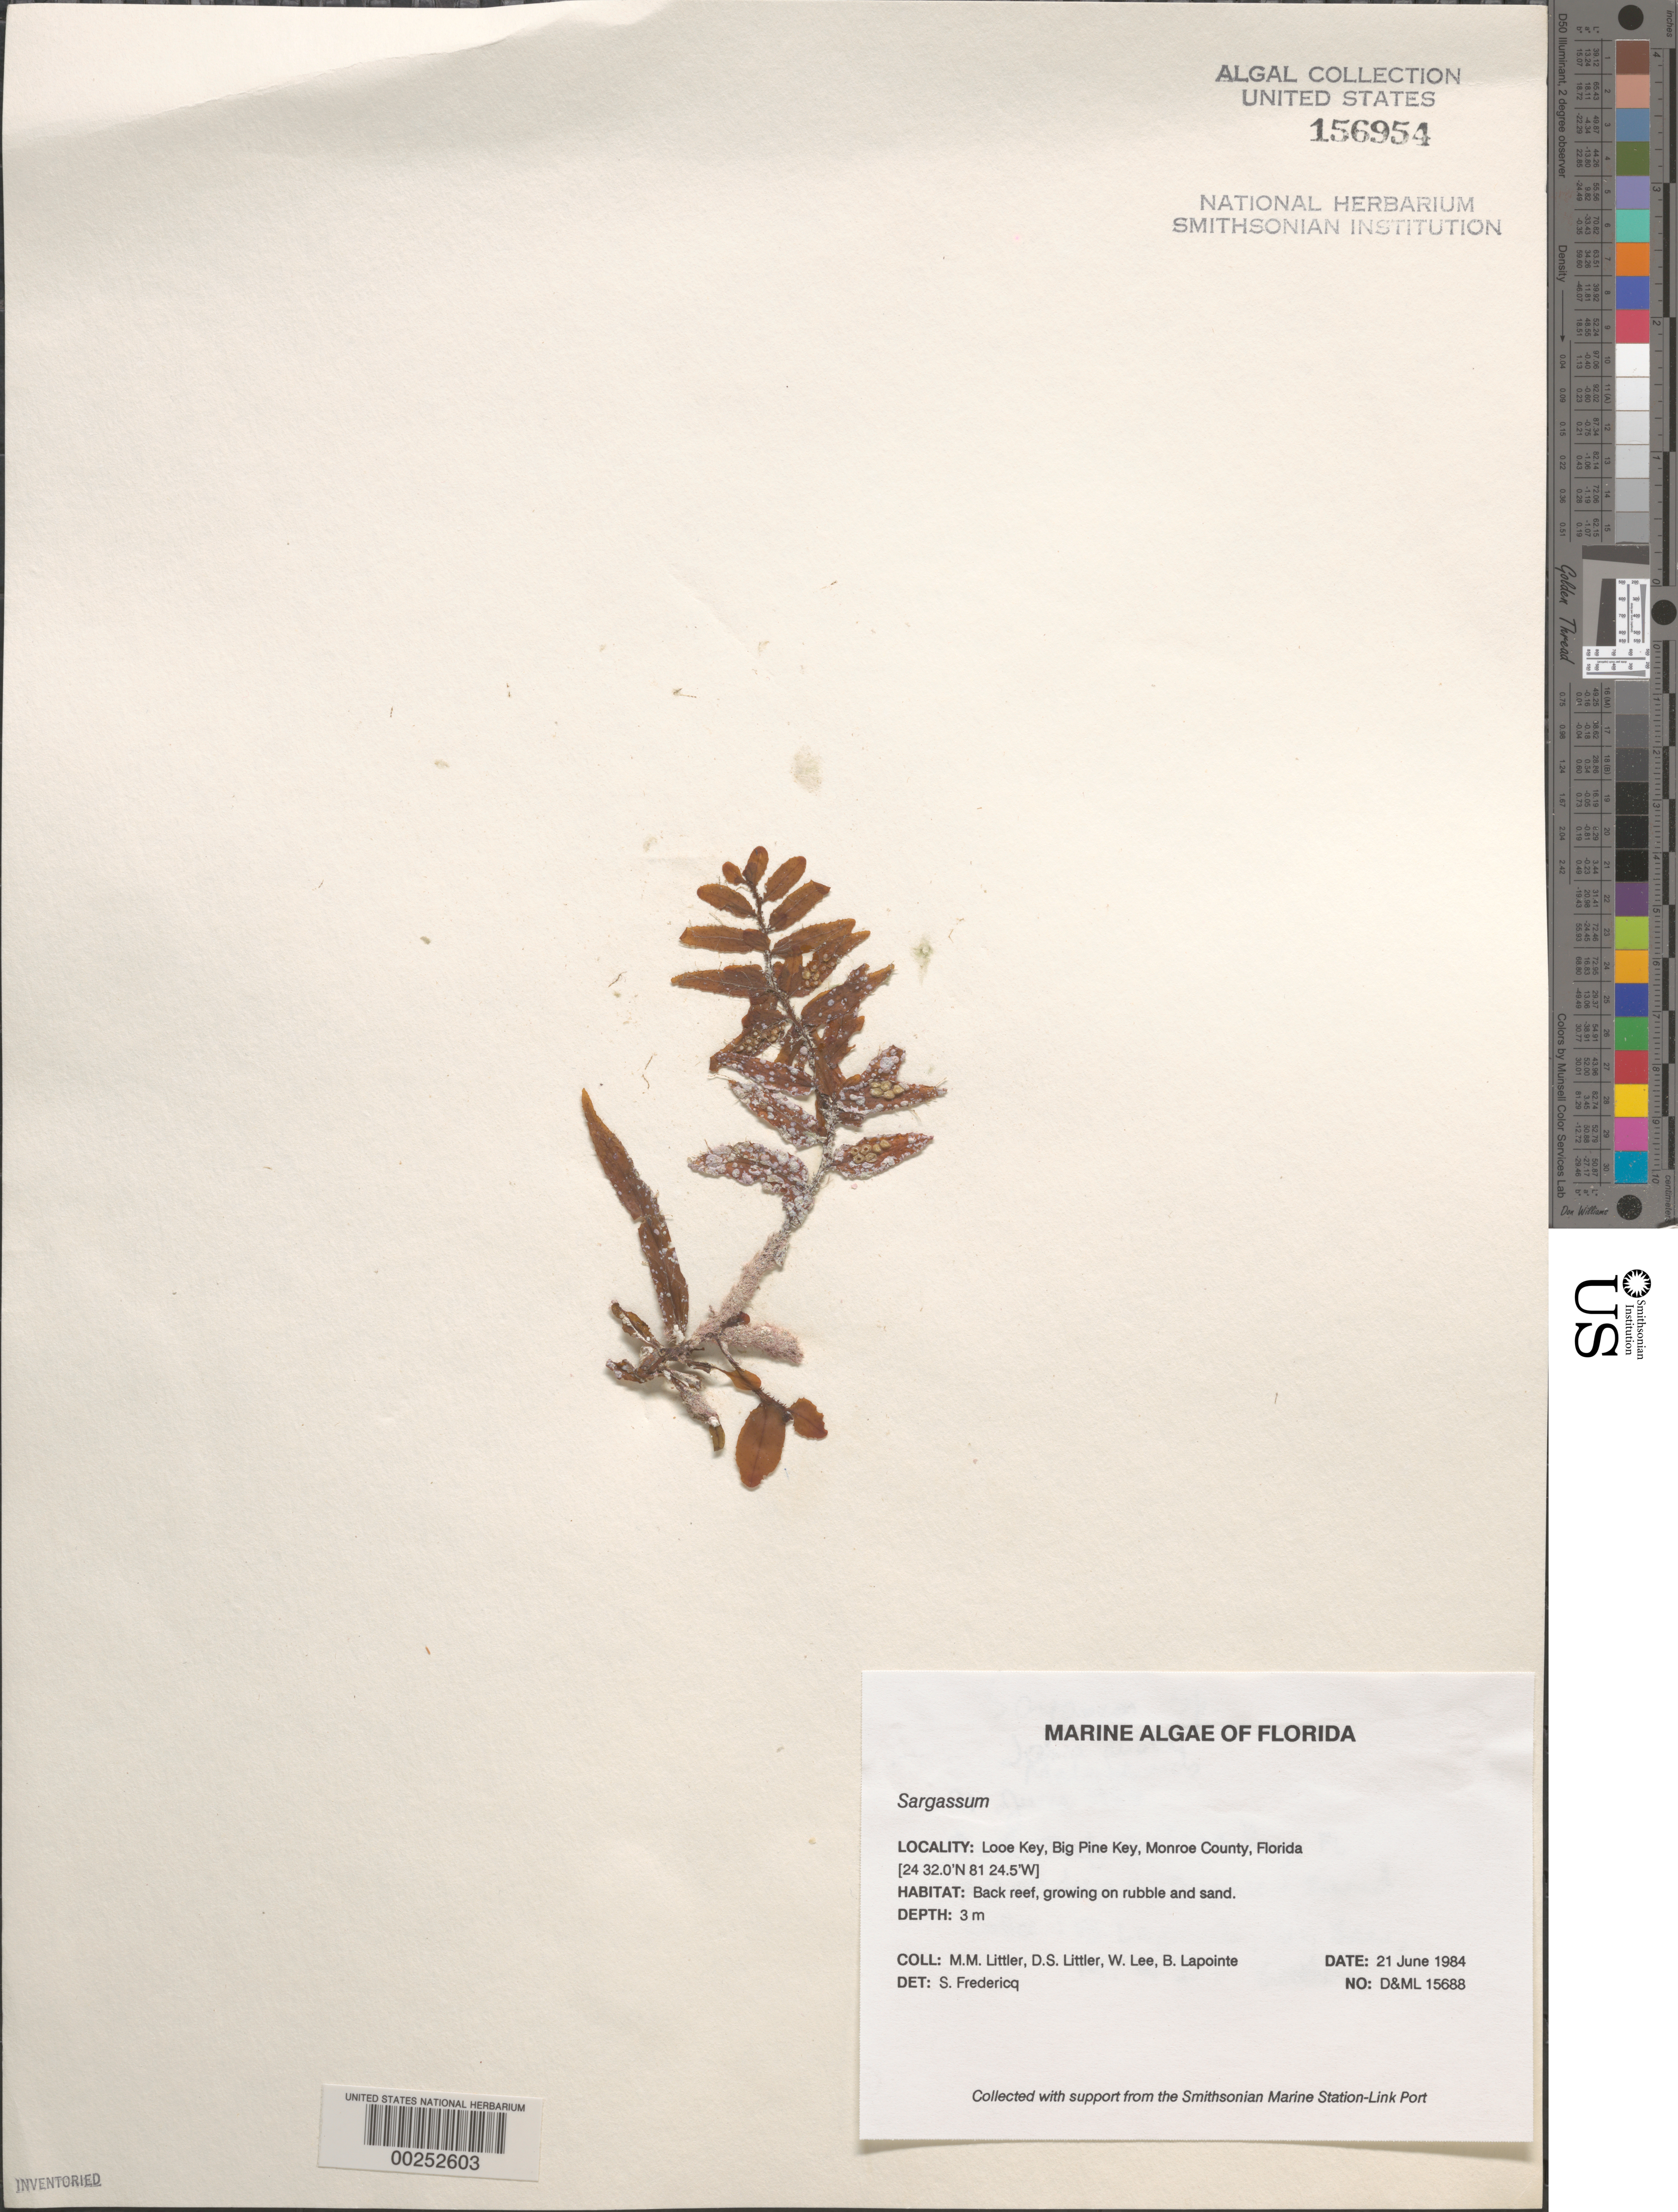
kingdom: Chromista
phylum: Ochrophyta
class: Phaeophyceae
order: Fucales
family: Sargassaceae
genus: Sargassum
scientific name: Sargassum sp.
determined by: Fredericq, S.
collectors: M. M. Littler, D. S. Littler, W. Lee & B. Lapointe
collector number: D&ML 15688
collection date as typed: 21 Jun 1984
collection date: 1984-06-21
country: United States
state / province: Florida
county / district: Monroe County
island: Looe Key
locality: Looe Key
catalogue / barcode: US 156954